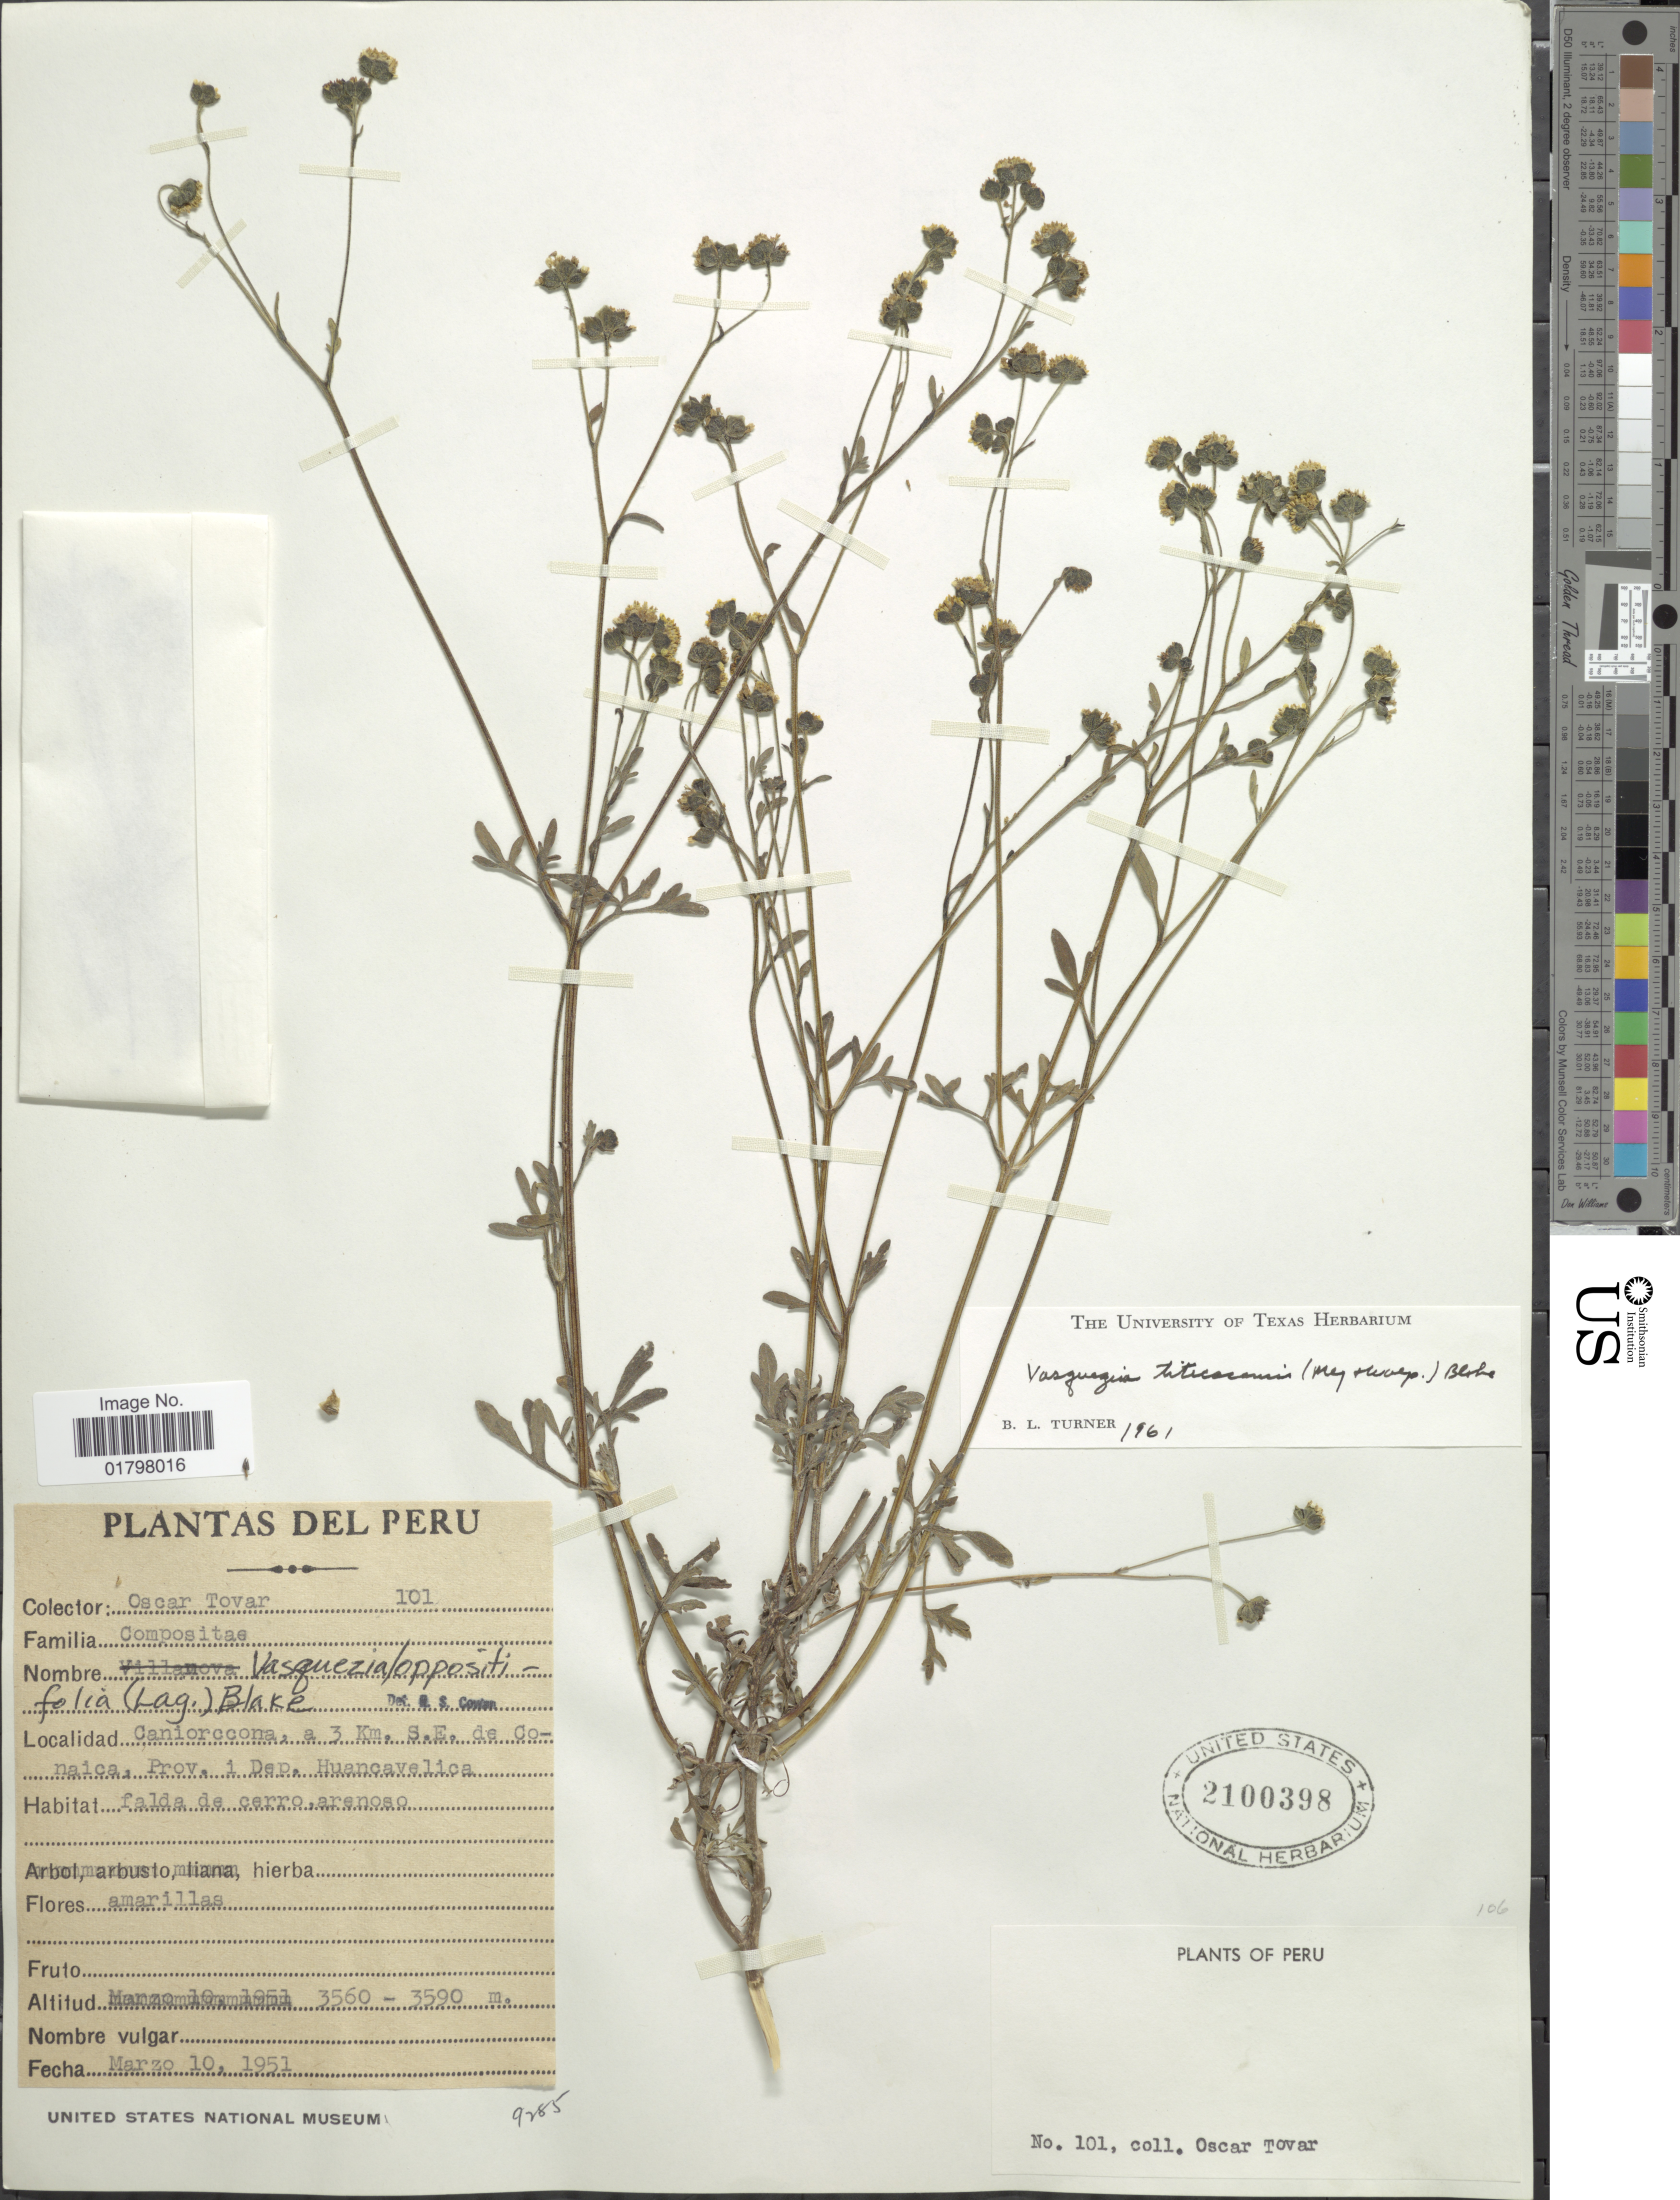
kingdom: Plantae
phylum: Tracheophyta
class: Magnoliopsida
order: Asterales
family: Asteraceae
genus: Vasquesia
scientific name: Vasquesia titicacensis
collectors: Ó. Tovar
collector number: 101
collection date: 1951-03-10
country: Peru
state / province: Huancavelica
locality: Caniorccona, a 3 Km. S.E. da Conaica, Prov. i Dep. Huancavelica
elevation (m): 3560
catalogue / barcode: US 2100398